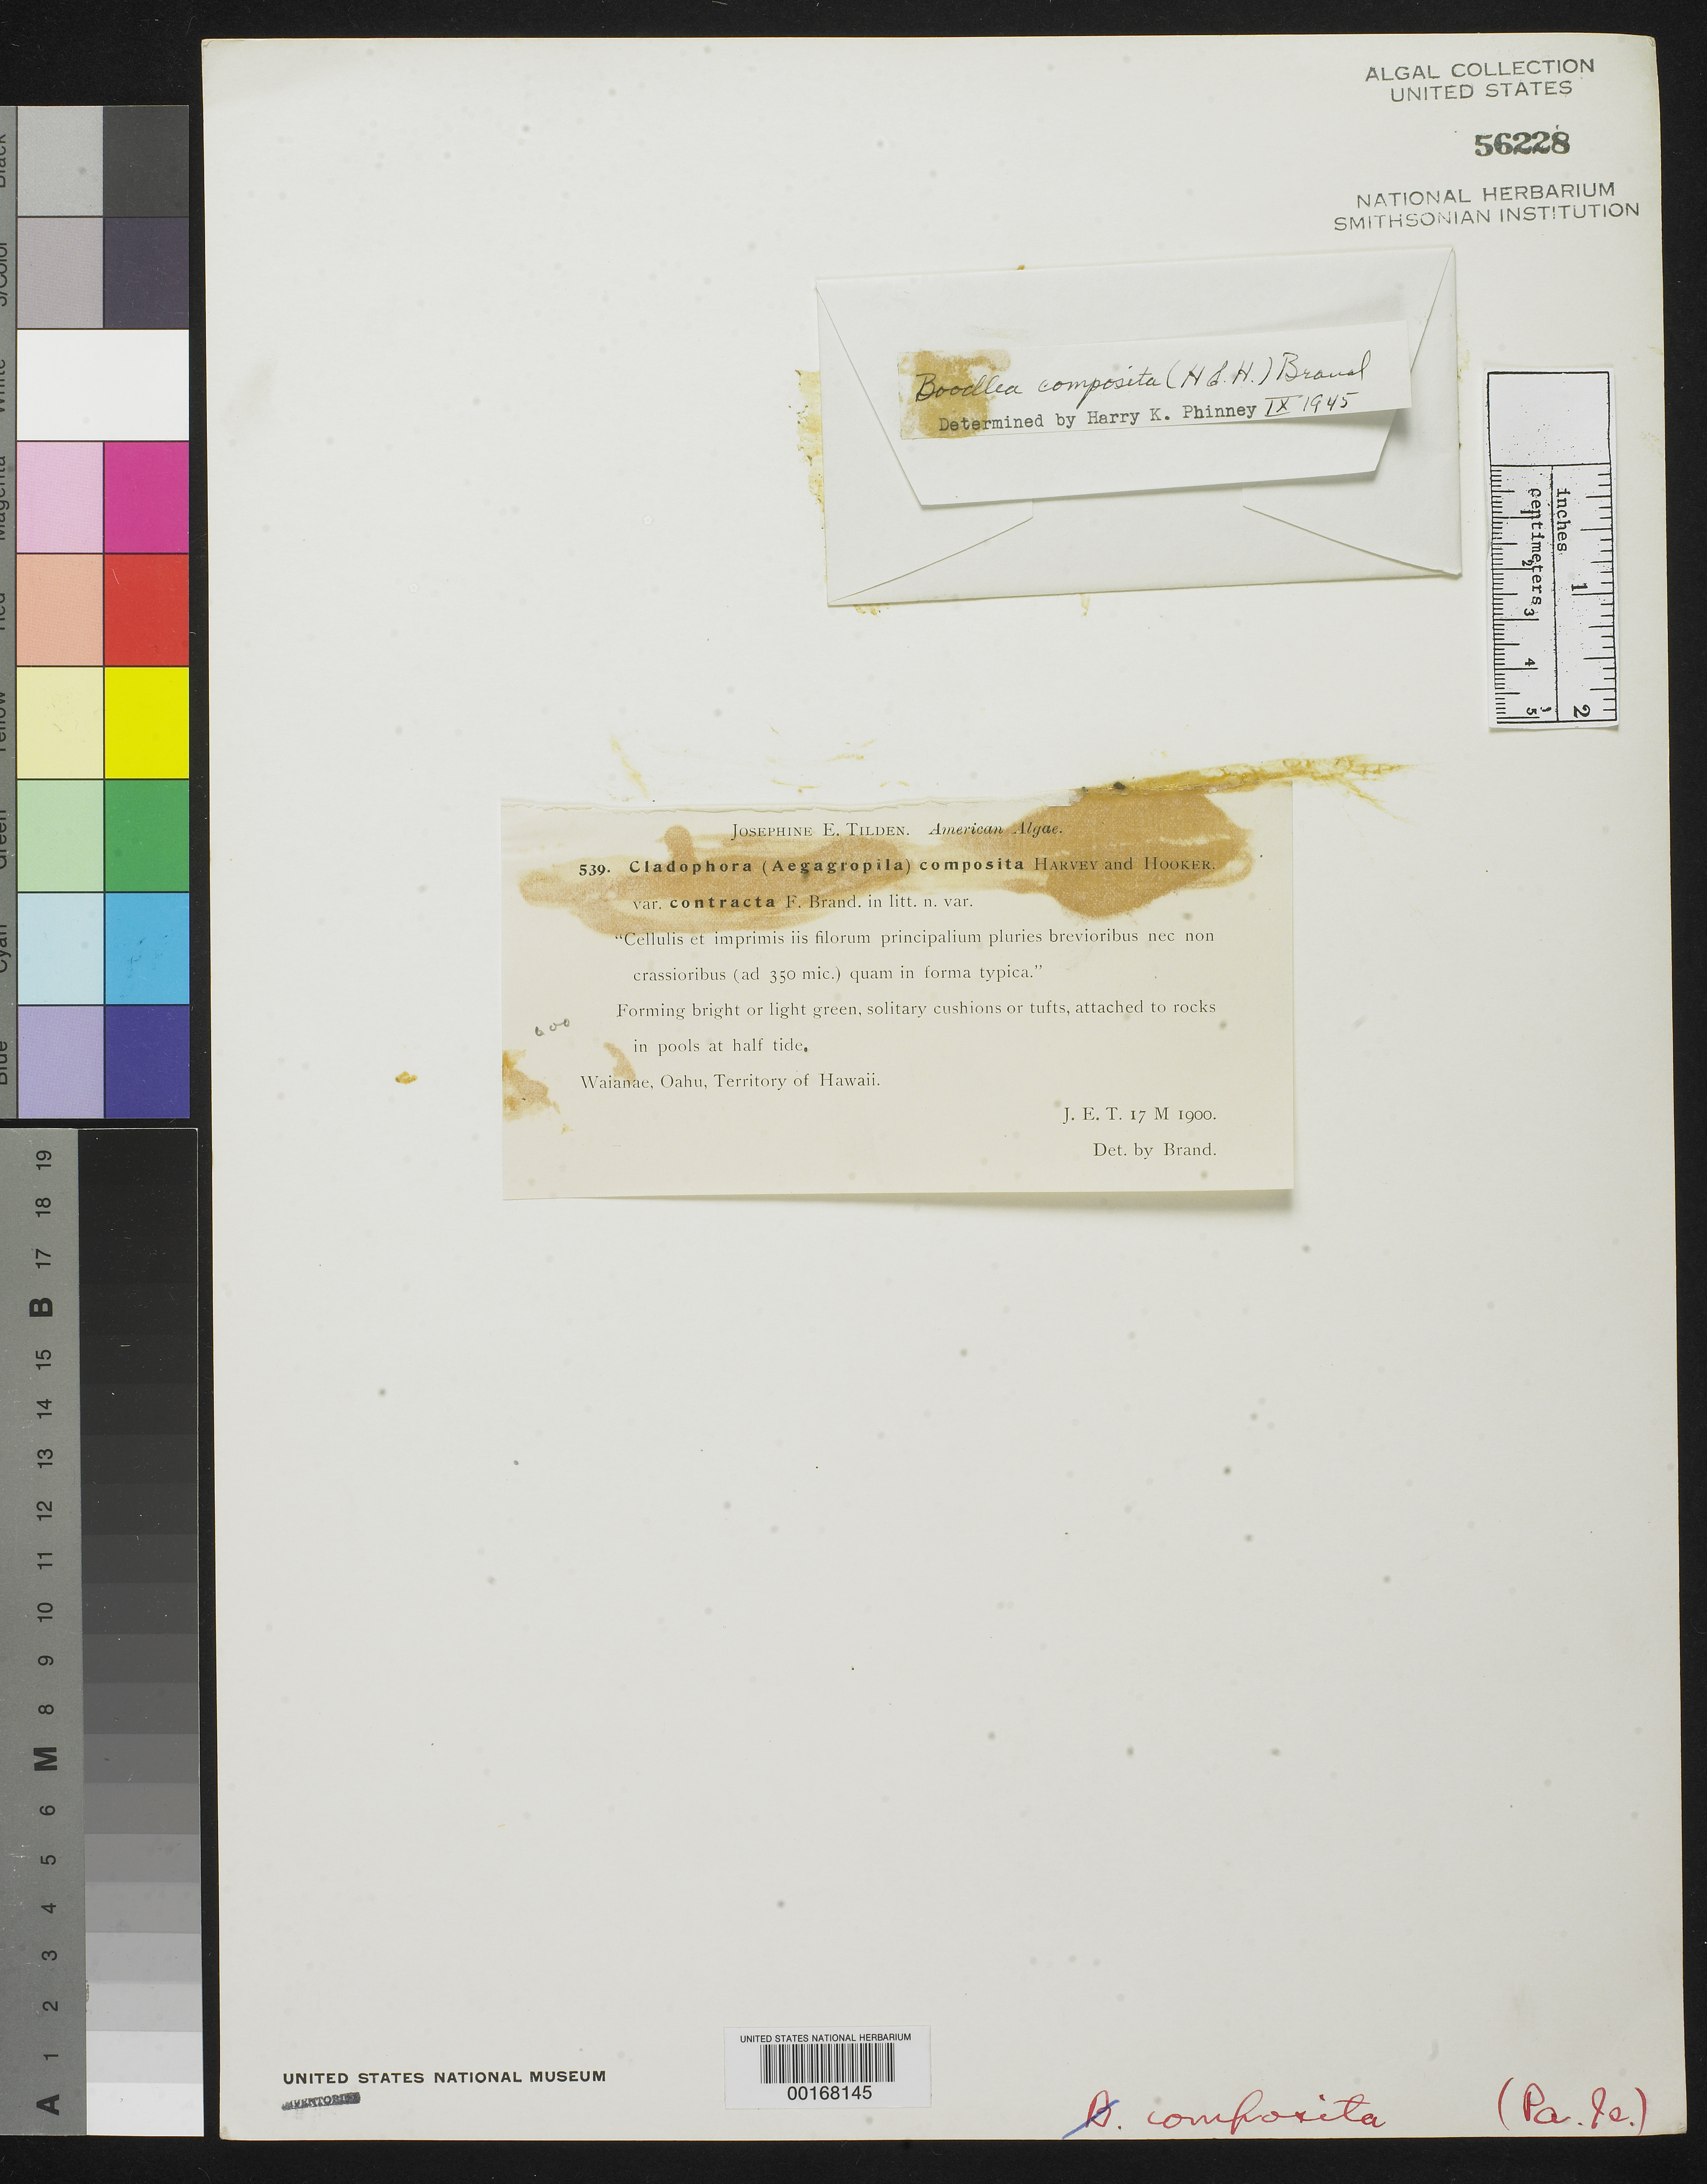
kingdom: Plantae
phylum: Chlorophyta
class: Ulvophyceae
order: Cladophorales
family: Cladophoraceae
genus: Cladophora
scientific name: Cladophora composita var. contracta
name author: F. Brand in J. E. Tilden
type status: Isotype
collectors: J. E. Tilden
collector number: JET 539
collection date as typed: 17 Mar 1900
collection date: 1900-03-17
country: United States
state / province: Hawaii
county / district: Honolulu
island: Oahu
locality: Waianae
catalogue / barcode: US 56228